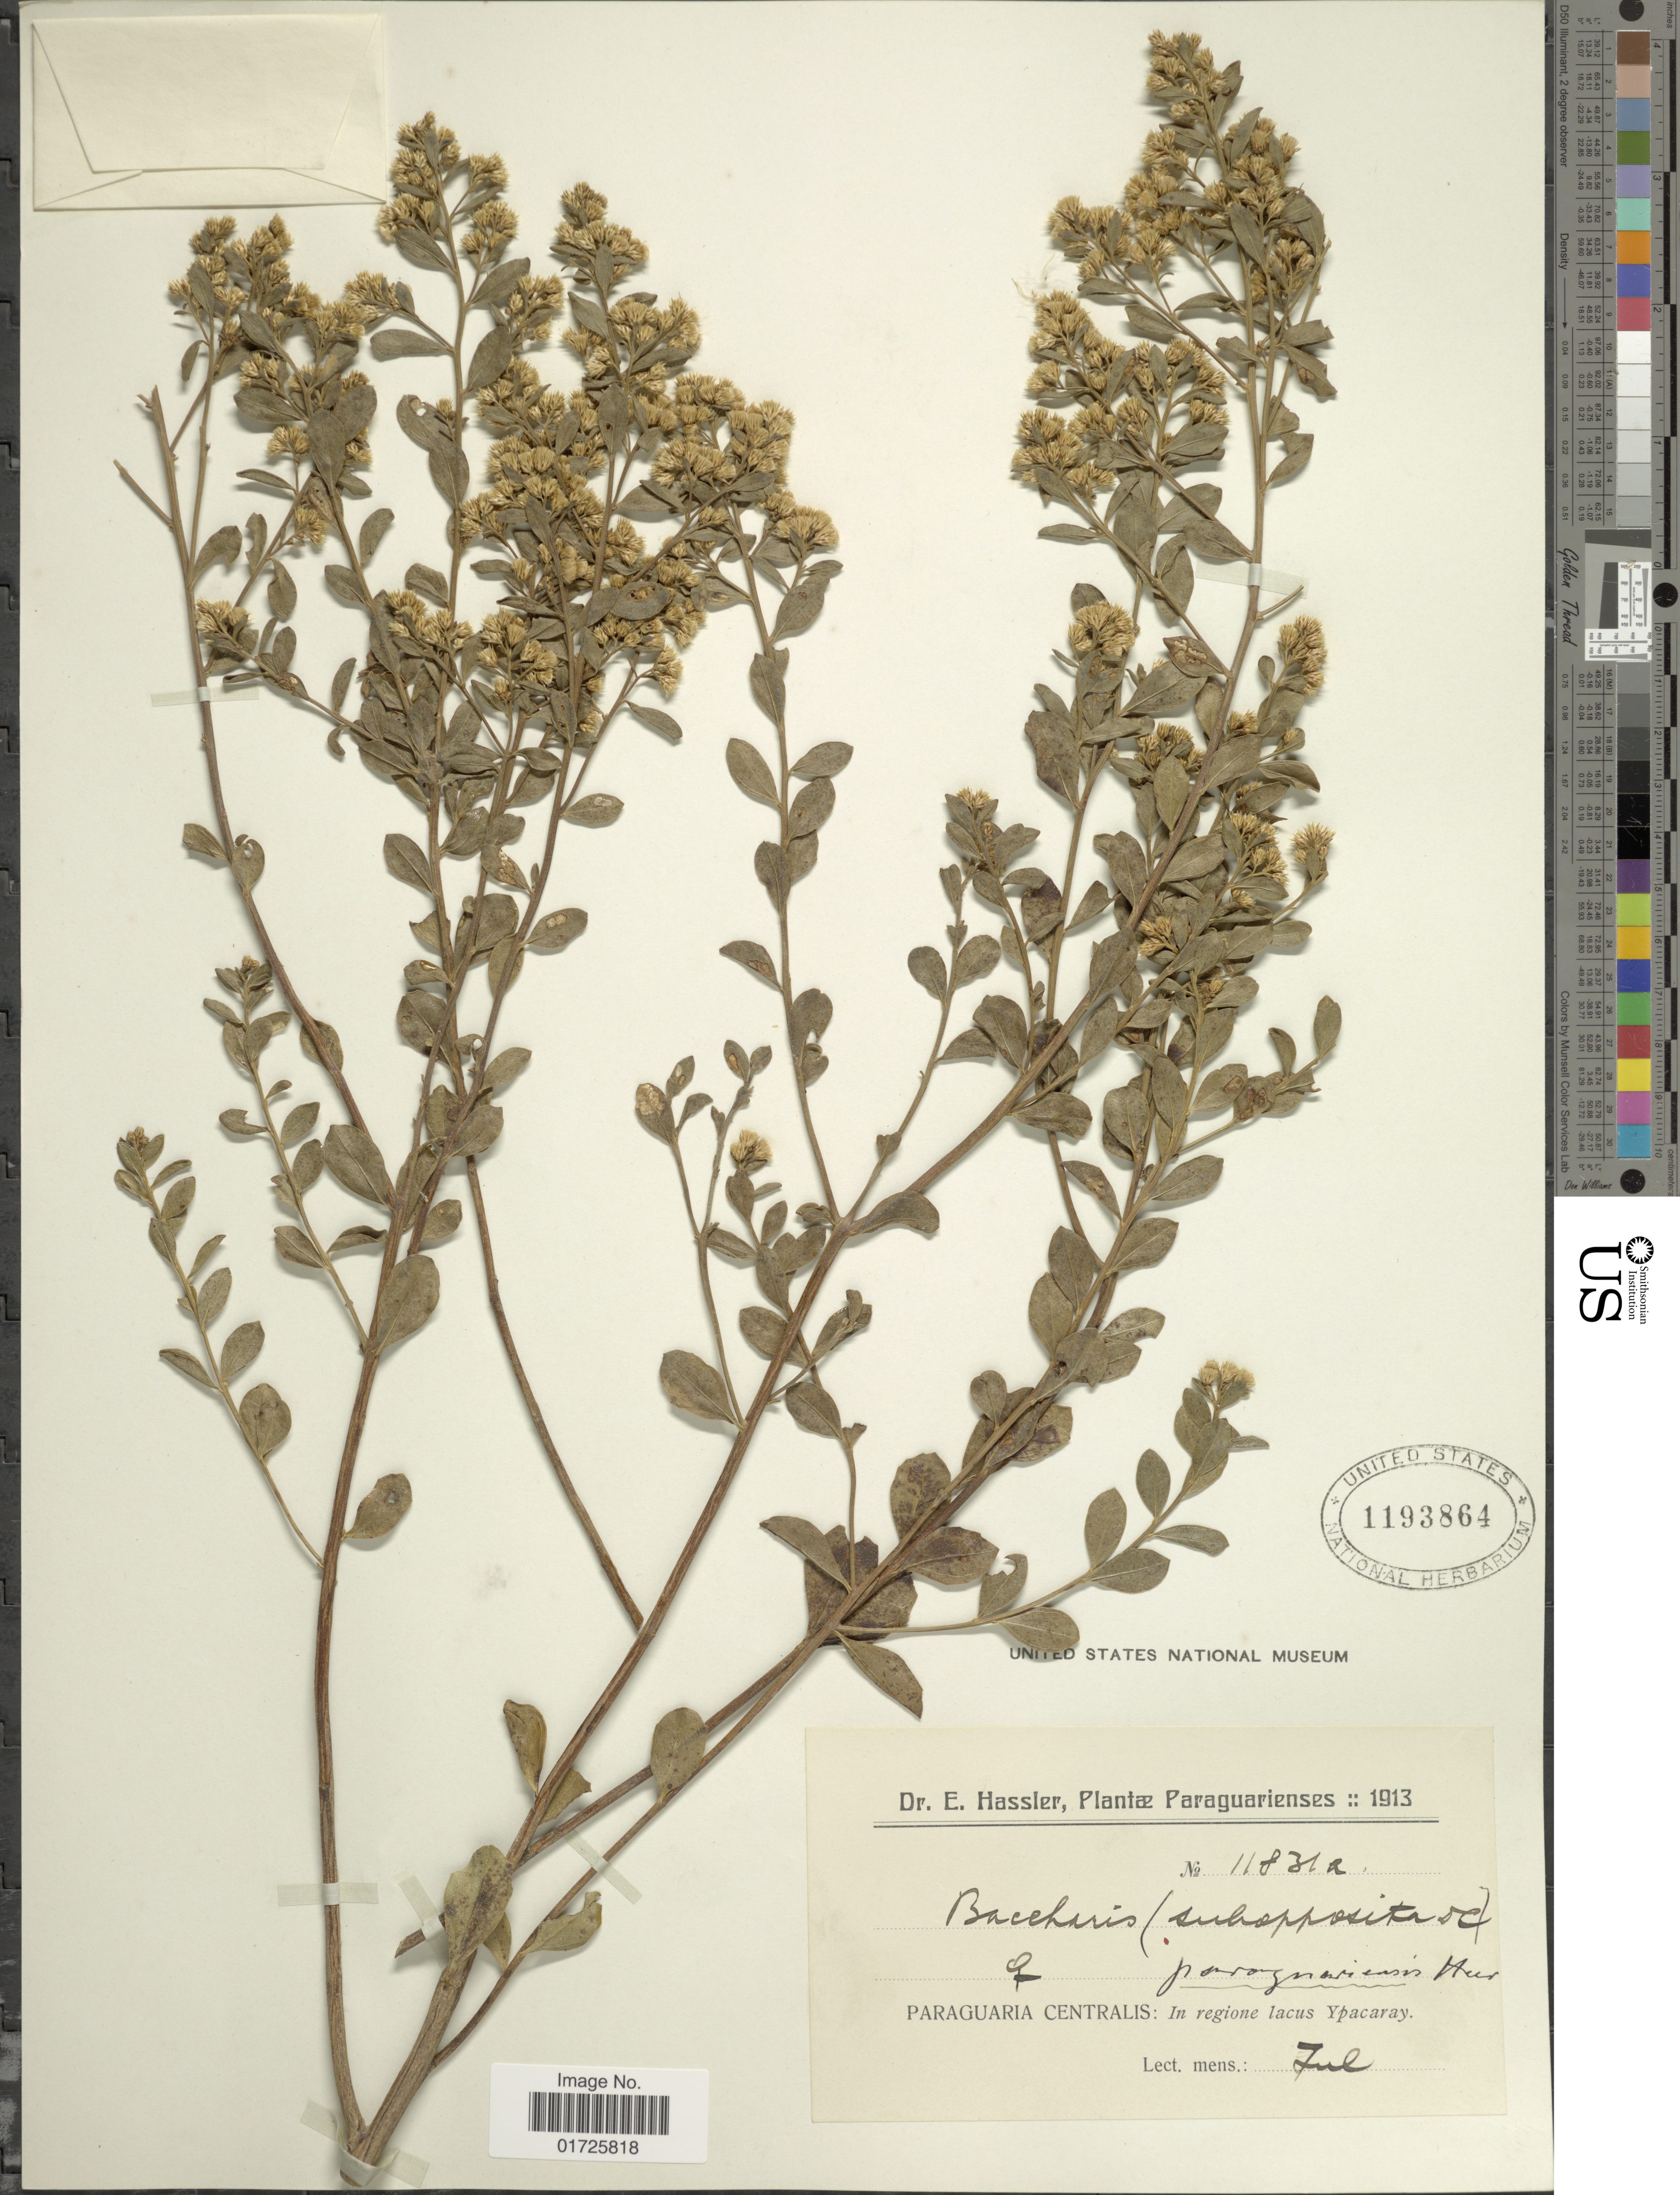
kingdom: Plantae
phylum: Tracheophyta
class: Magnoliopsida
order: Asterales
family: Asteraceae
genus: Baccharis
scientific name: Baccharis paraguayensis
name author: Heering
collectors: E. Hassler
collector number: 11831a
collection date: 1913-07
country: Paraguay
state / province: Central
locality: Paraguaria Centralis: In regione lacus Ypacaray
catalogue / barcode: US 1193864